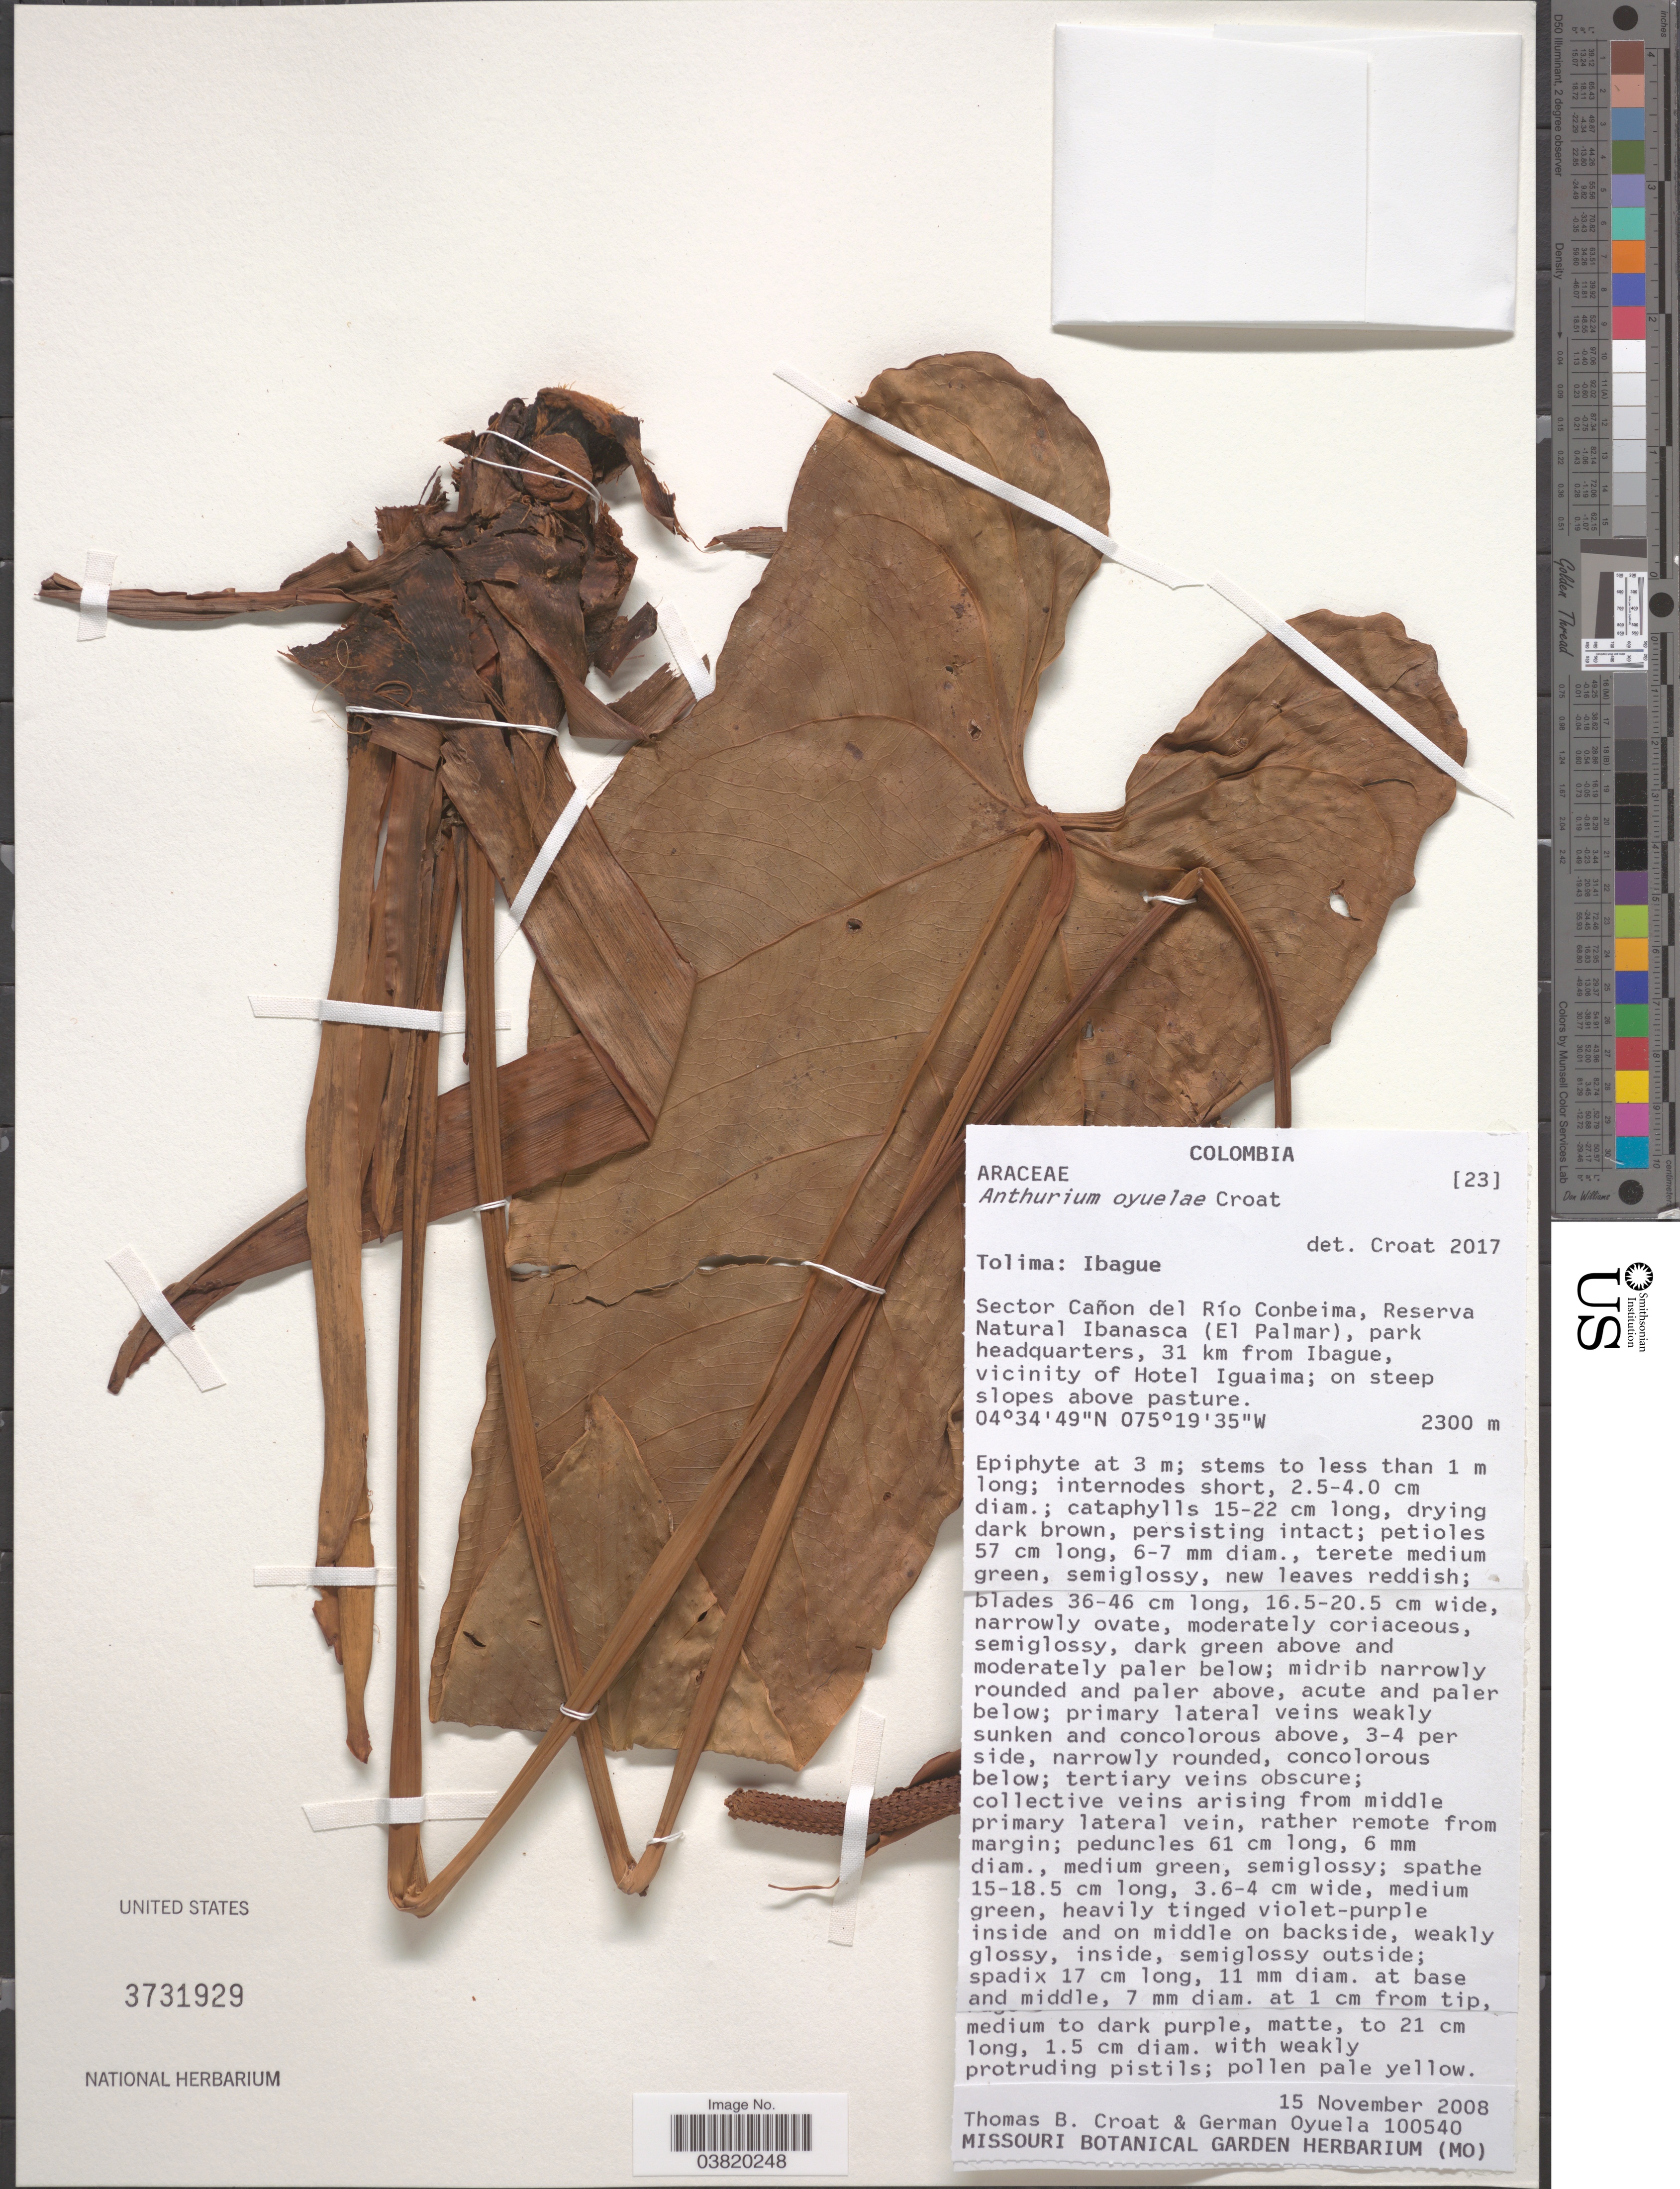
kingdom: Plantae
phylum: Tracheophyta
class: Liliopsida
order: Alismatales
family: Araceae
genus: Anthurium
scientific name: Anthurium oyuelae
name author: Croat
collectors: T. B. Croat & G. Oyuela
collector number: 100540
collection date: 2008-11-15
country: Colombia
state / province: Tolima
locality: Ibague. Sector Cañon del Río Conbeima, Reserva Natural Ibanasca (El Palmar), park headquarters, 31 km from Ibague, vicinity of Hotel Iguaima.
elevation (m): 2300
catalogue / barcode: US 3731929